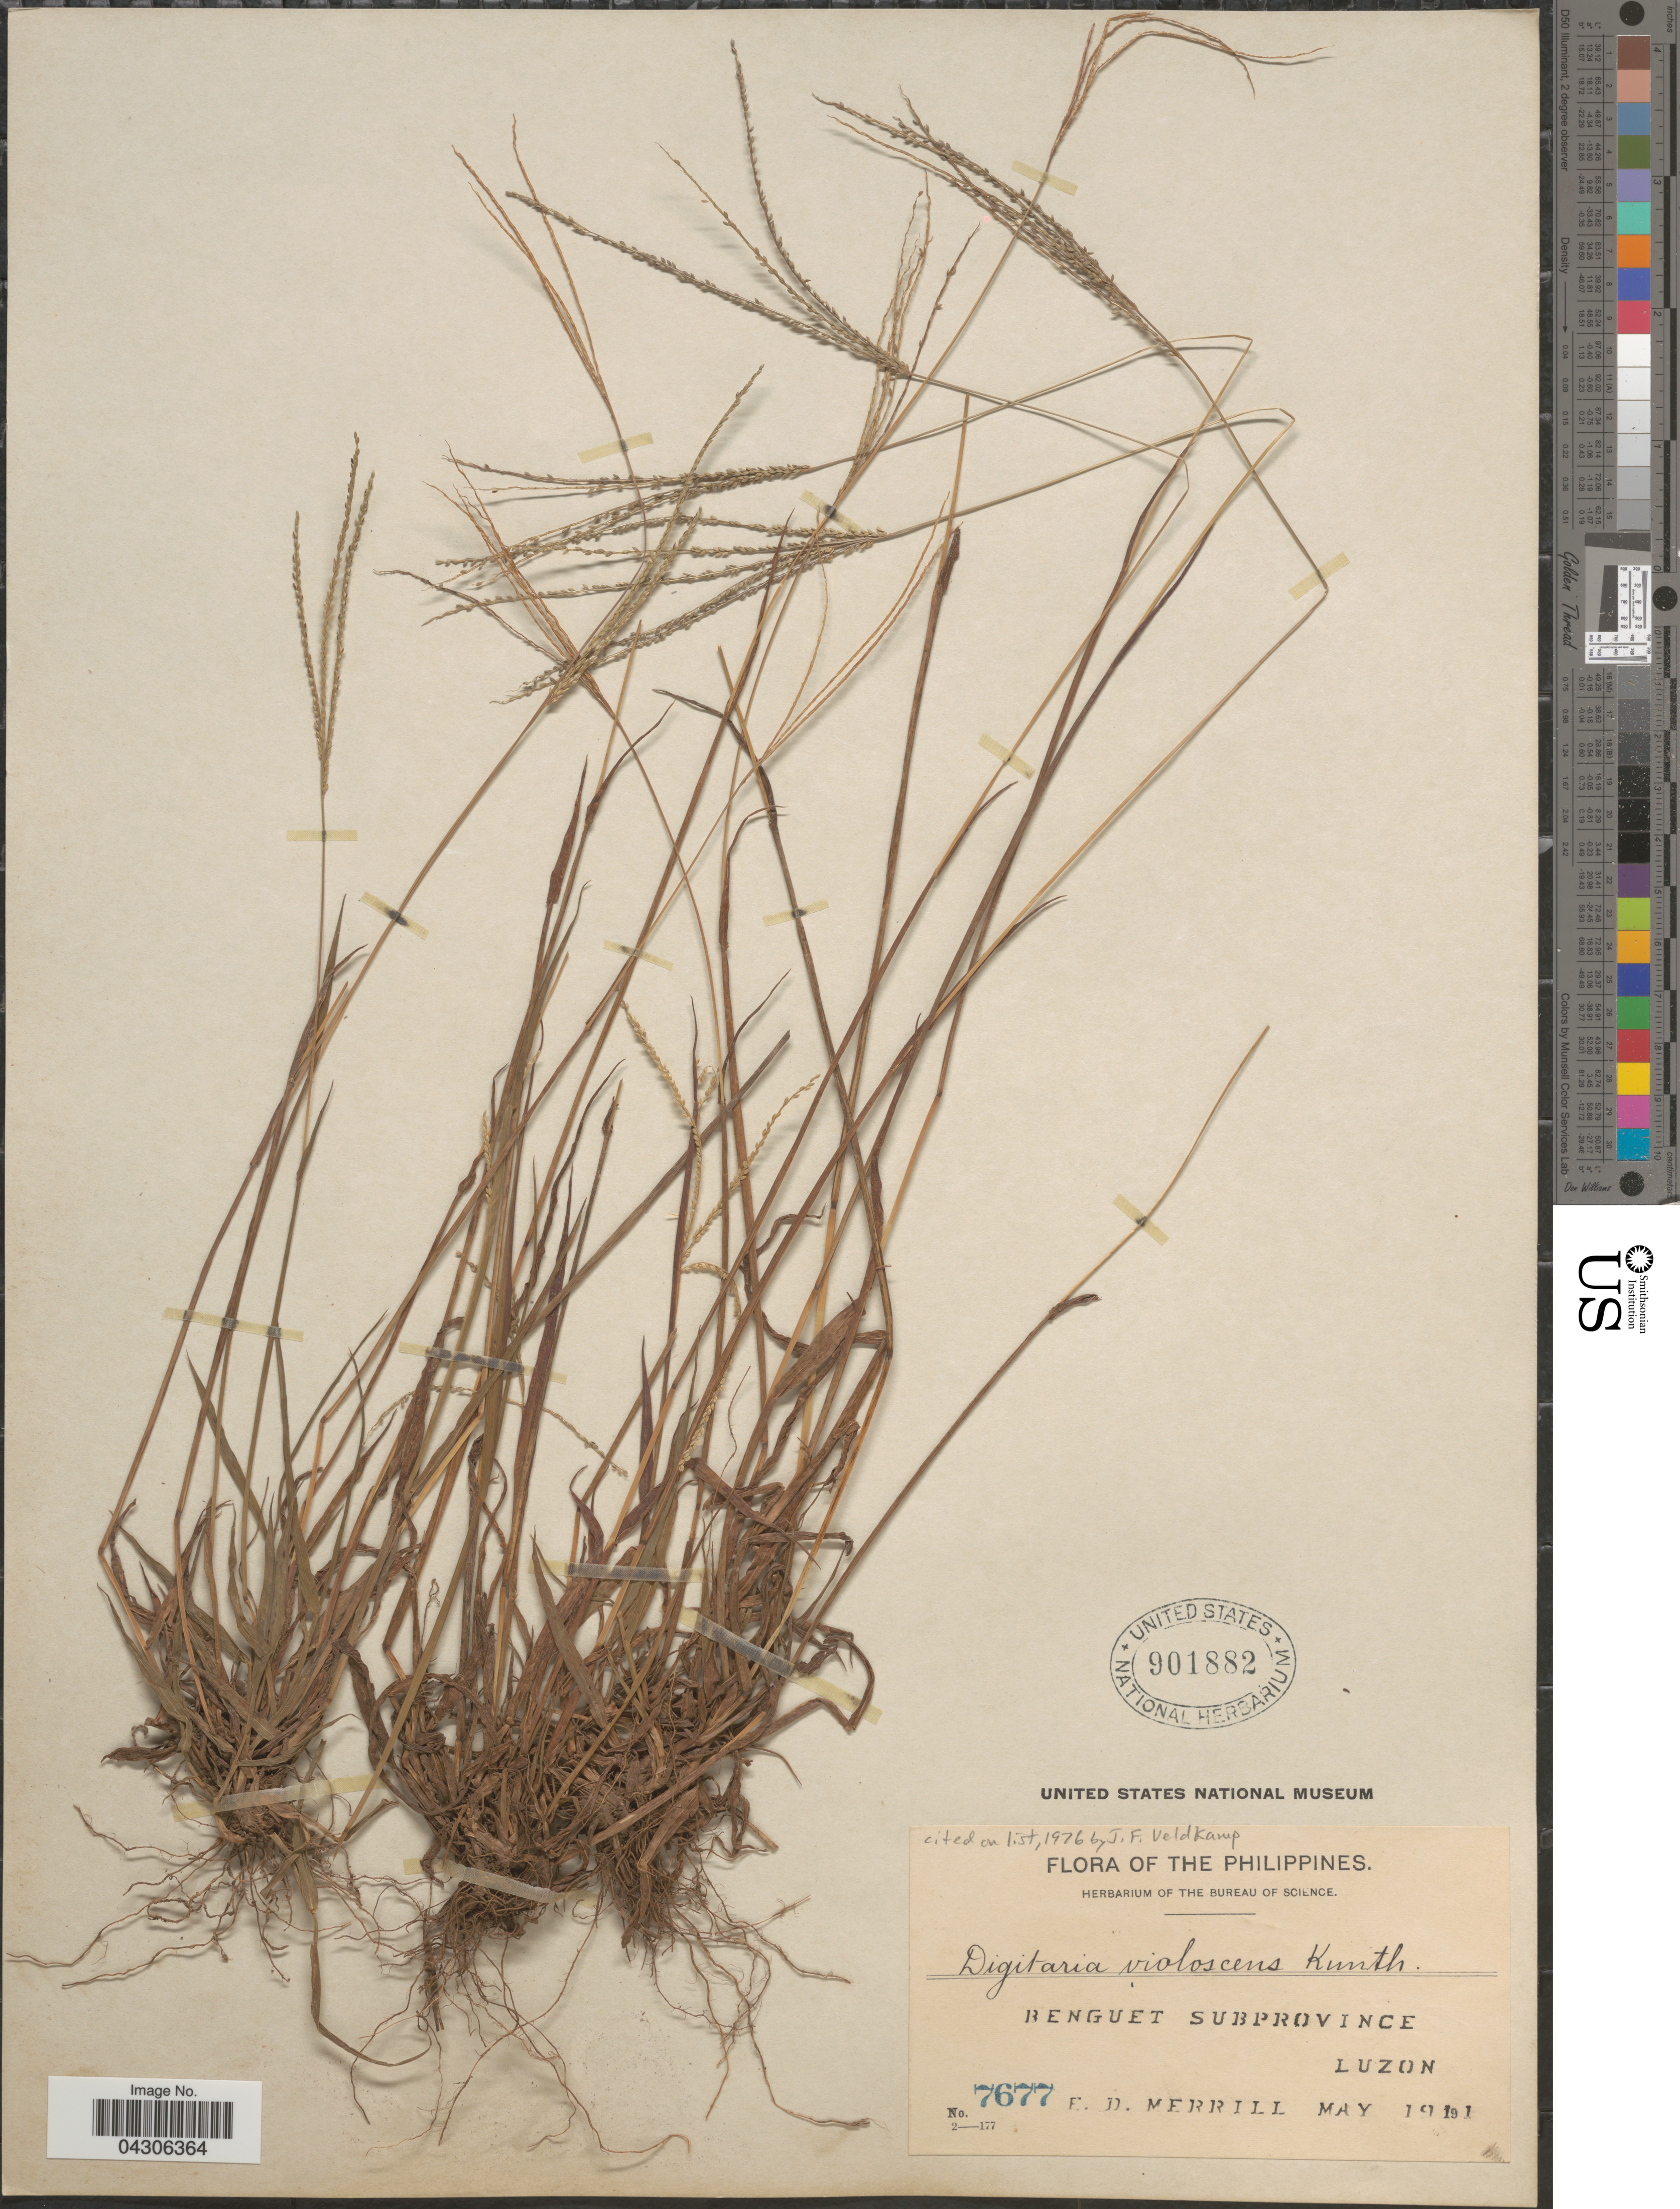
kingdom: Plantae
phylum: Tracheophyta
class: Liliopsida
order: Poales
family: Poaceae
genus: Digitaria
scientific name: Digitaria violascens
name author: Link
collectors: E. D. Merrill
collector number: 7677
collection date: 1911-05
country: Philippines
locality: Benguet Subprovince. Luzon.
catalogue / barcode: US 901882